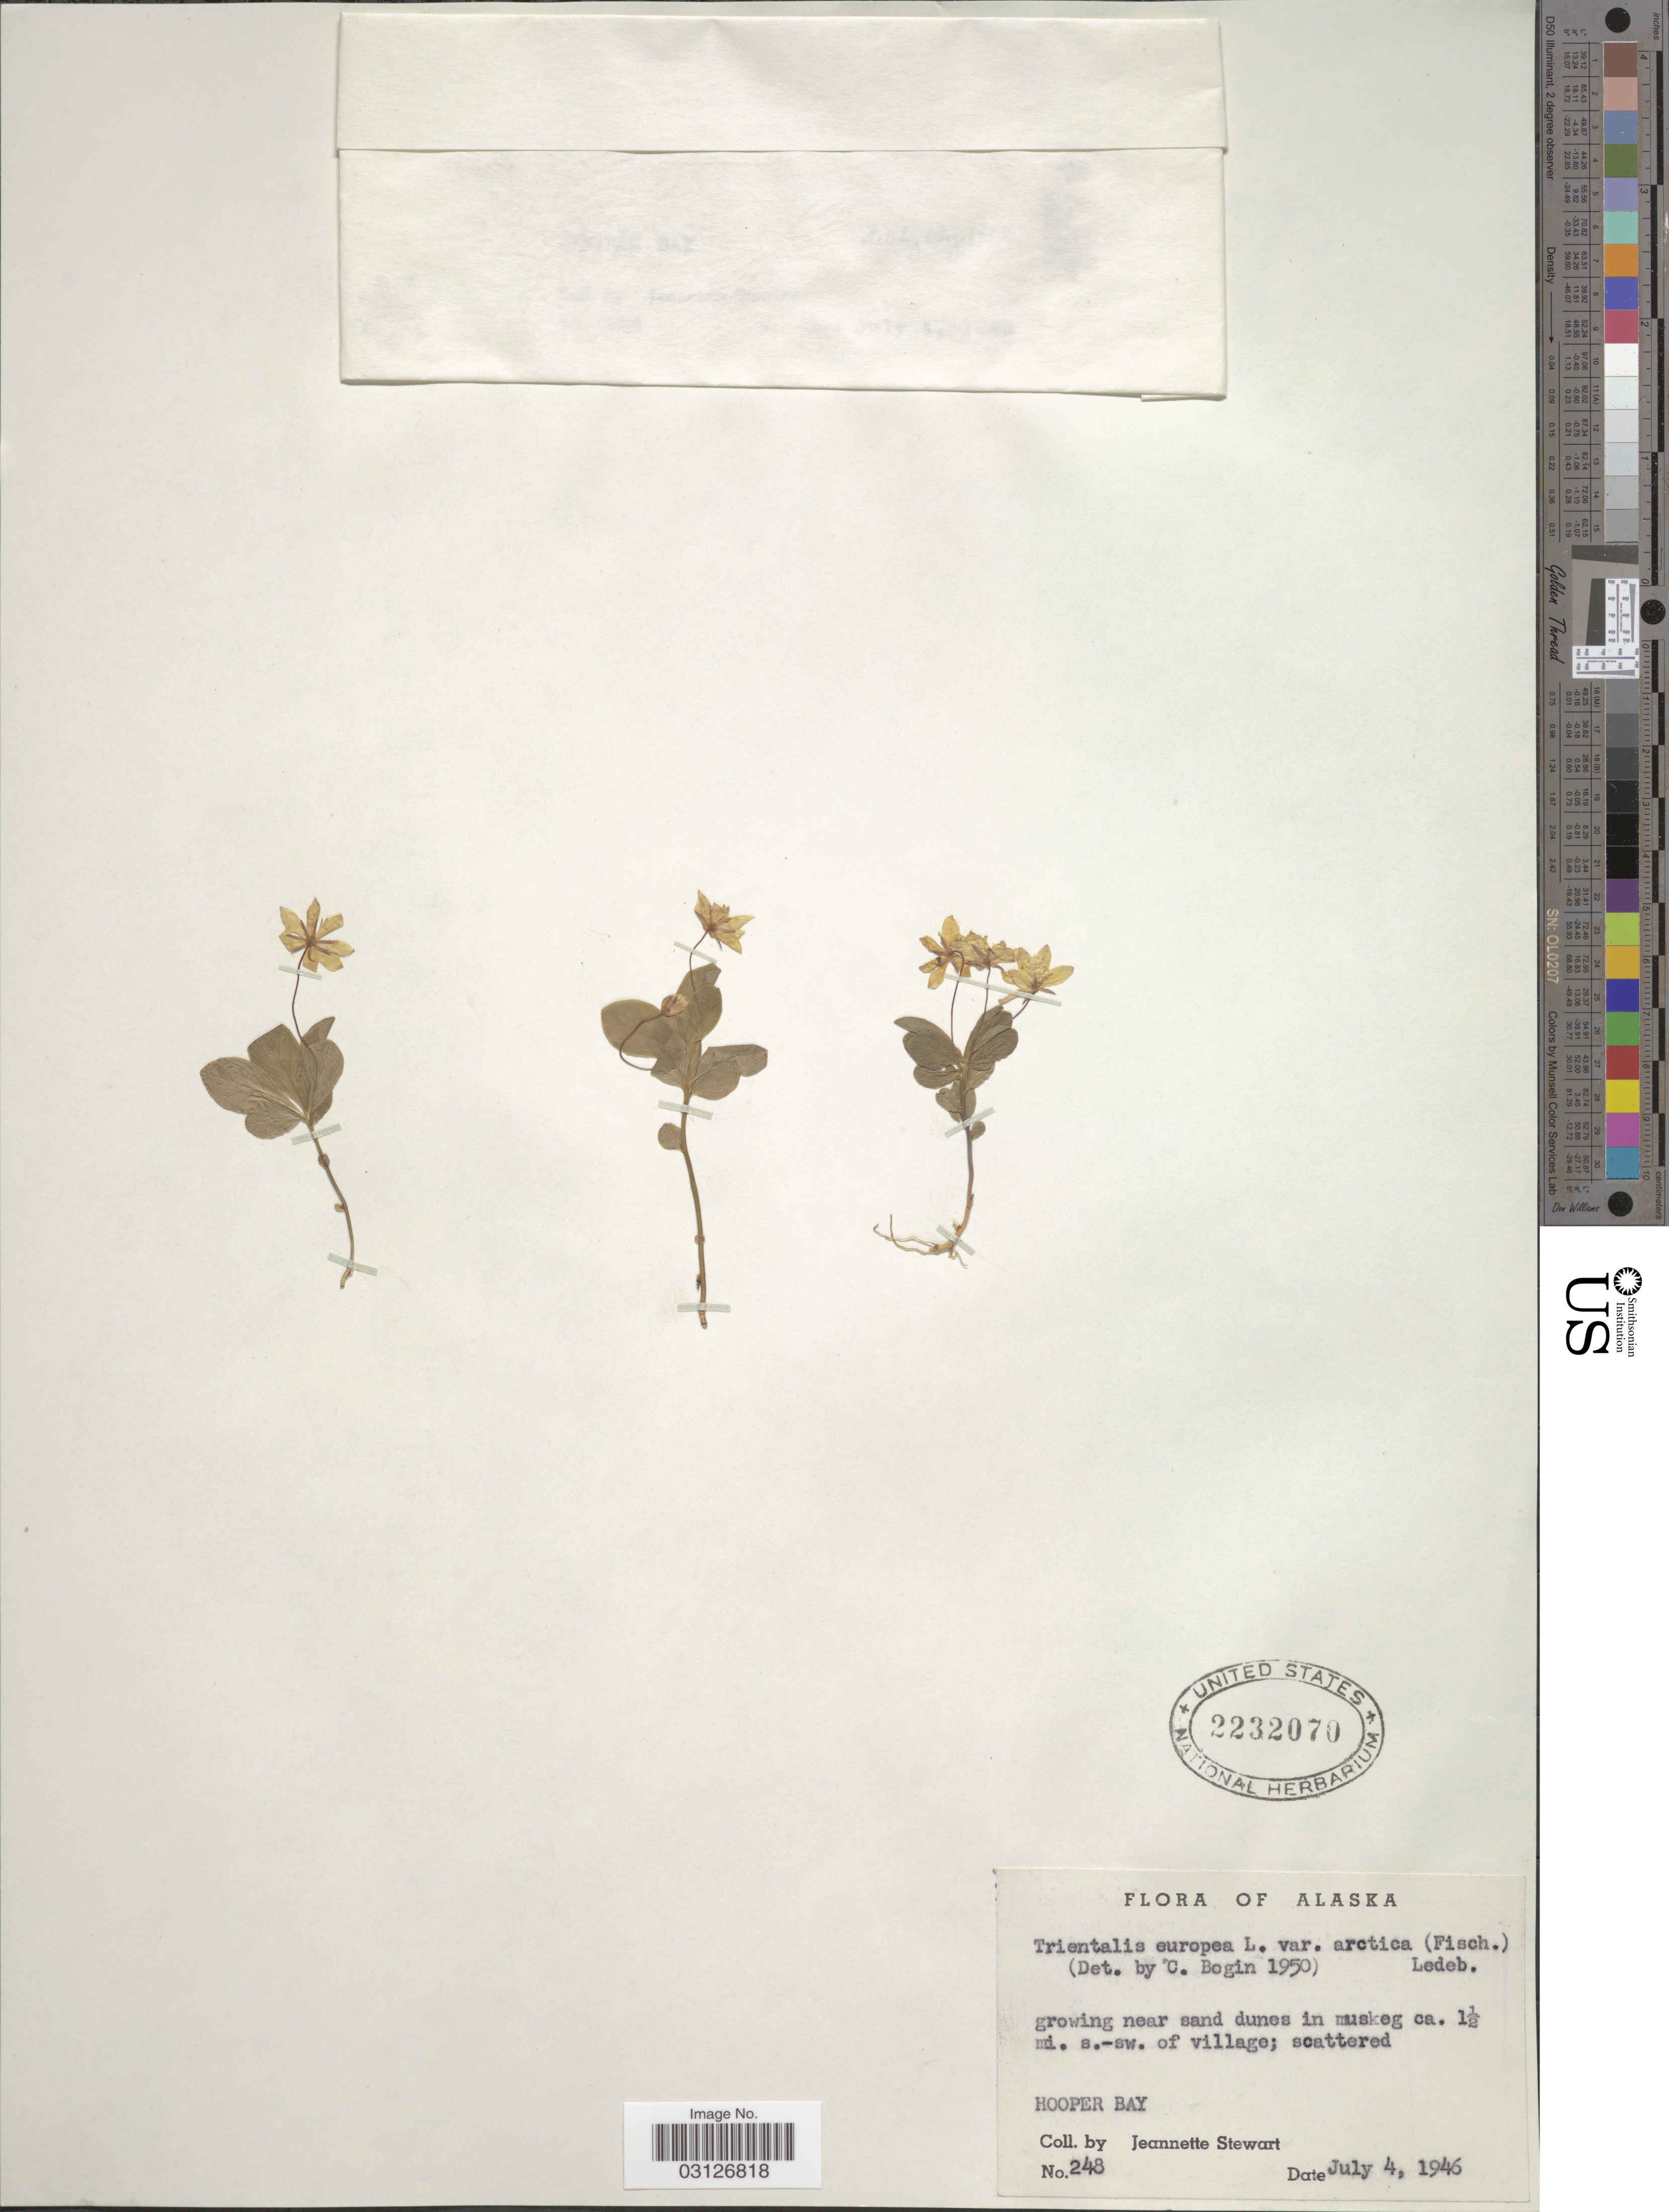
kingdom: Plantae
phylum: Tracheophyta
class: Magnoliopsida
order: Ericales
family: Primulaceae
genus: Trientalis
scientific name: Trientalis europaea subsp. arctica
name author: (Fisch. ex Hook.) Hultén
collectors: J. Stewart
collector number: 248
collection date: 1946-07-04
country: United States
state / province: Alaska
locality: Near sand dunes in muskeg ca. 1½ mi. s.-sw. of village. Hooper Bay.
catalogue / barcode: US 2232070